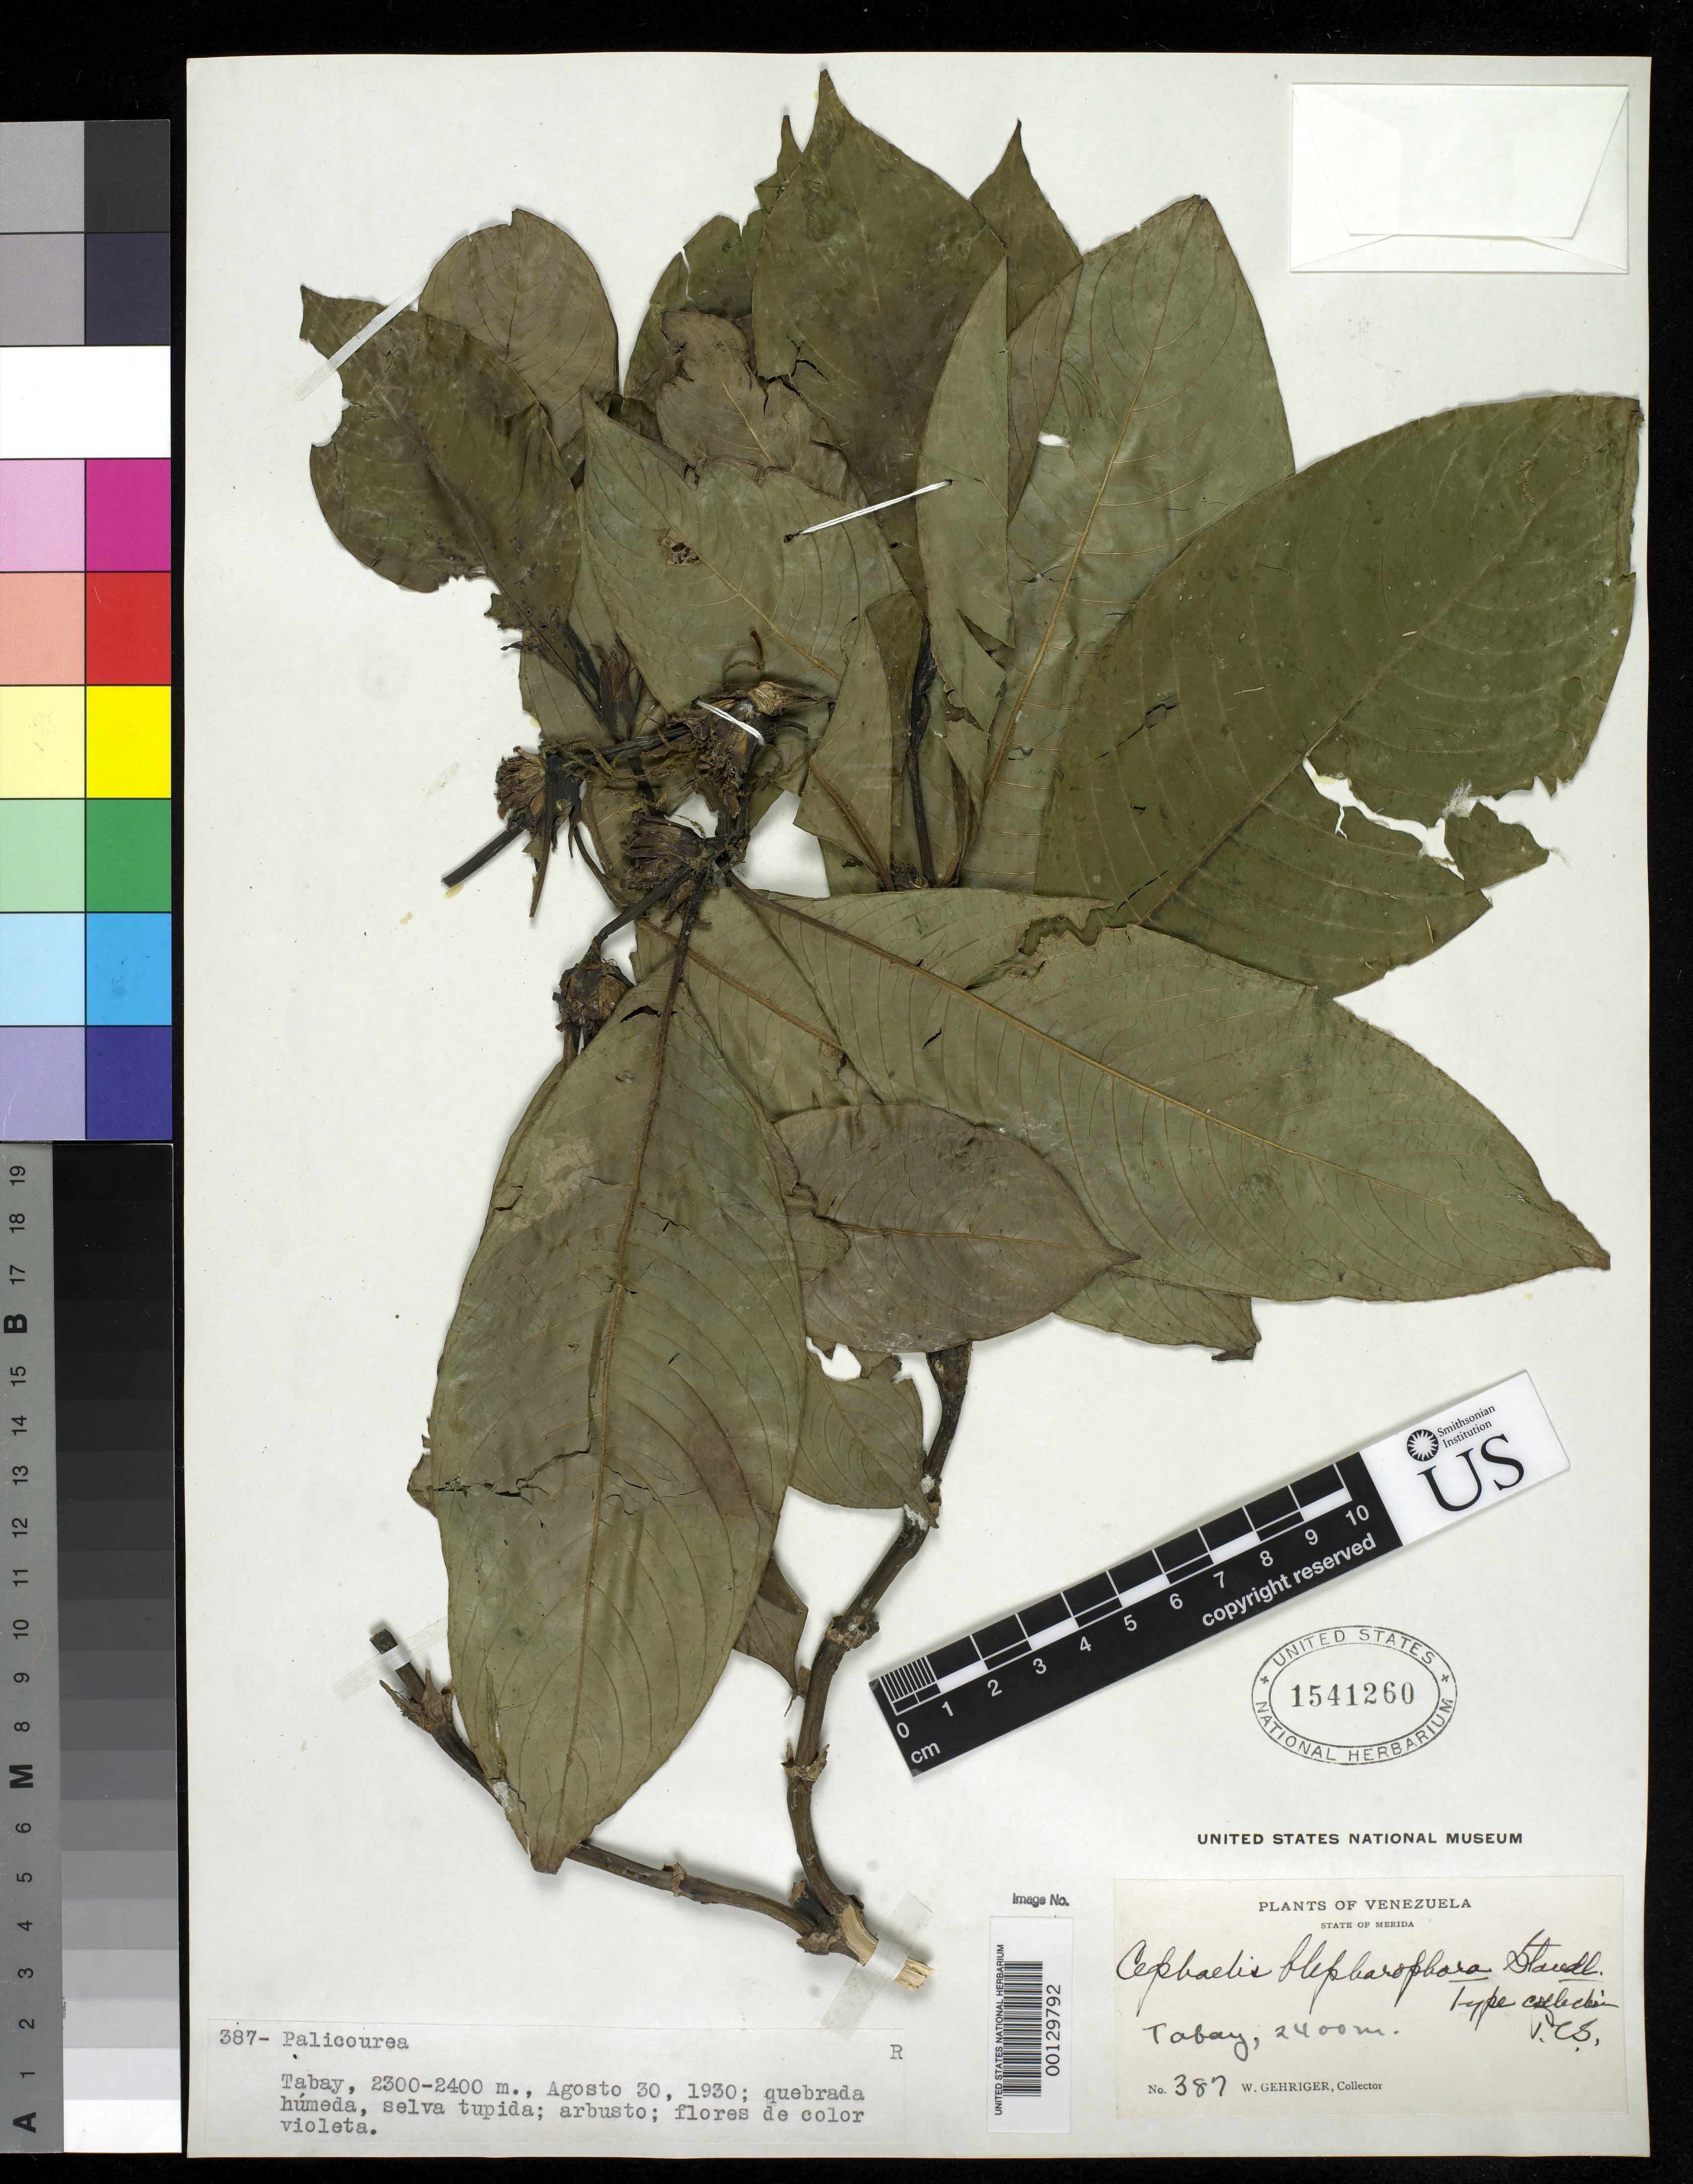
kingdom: Plantae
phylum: Tracheophyta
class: Magnoliopsida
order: Gentianales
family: Rubiaceae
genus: Cephaelis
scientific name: Cephaelis blepharaphora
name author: Standl.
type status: Isotype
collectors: W. Gehriger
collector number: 387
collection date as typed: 30 Aug 1930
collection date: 1930-08-30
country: Venezuela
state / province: Mérida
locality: Tabay.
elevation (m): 2300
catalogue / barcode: US 1541260